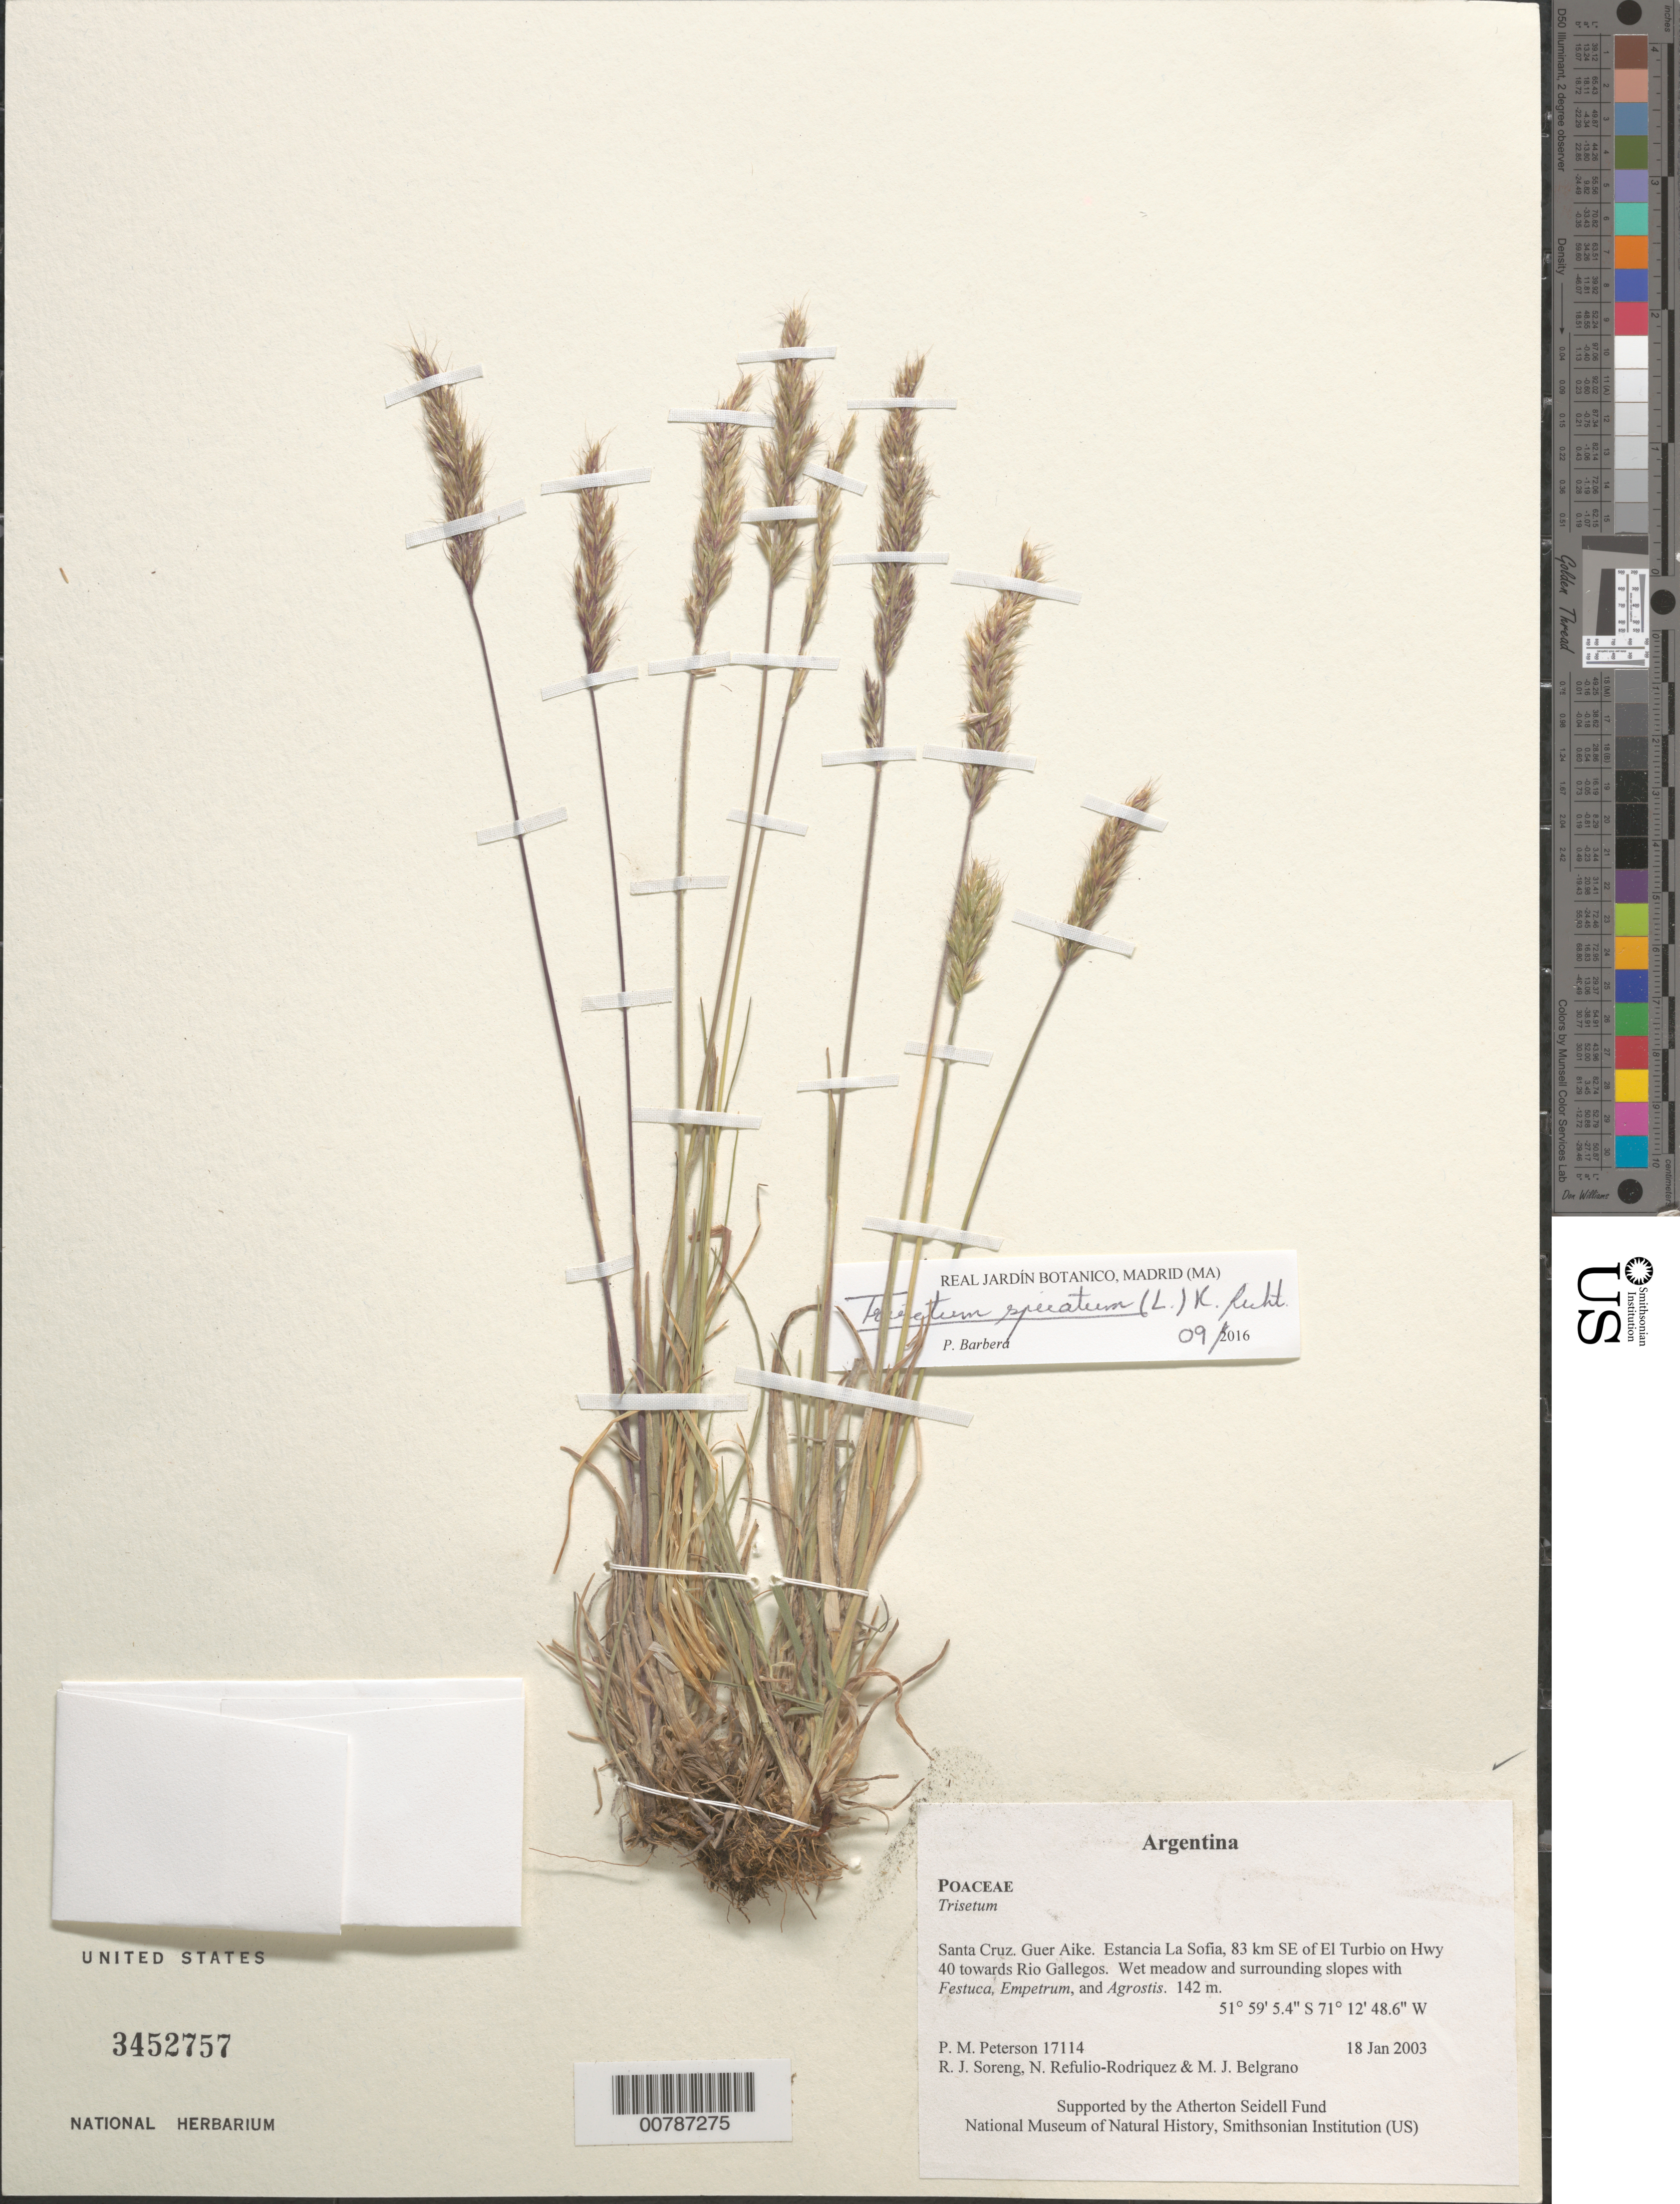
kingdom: Plantae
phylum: Tracheophyta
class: Liliopsida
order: Poales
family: Poaceae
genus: Trisetum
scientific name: Trisetum spicatum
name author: (L.) K. Richt.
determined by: Barberá, Patricia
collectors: P. M. Peterson, R. J. Soreng, N. Refulio-Rodríguez & M. Belgrano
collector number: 17114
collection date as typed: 18 Jan 2003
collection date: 2003-01-18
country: Argentina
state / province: Santa Cruz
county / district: Guer Aike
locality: Estancia La Sofia, 83 km SE of El Turbio on Hwy 40 towards Rio Gallegos. Wet meadow and surrounding slopes with Festuca, Empetrum, and Agrostis.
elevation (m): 142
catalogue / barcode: US 3452757